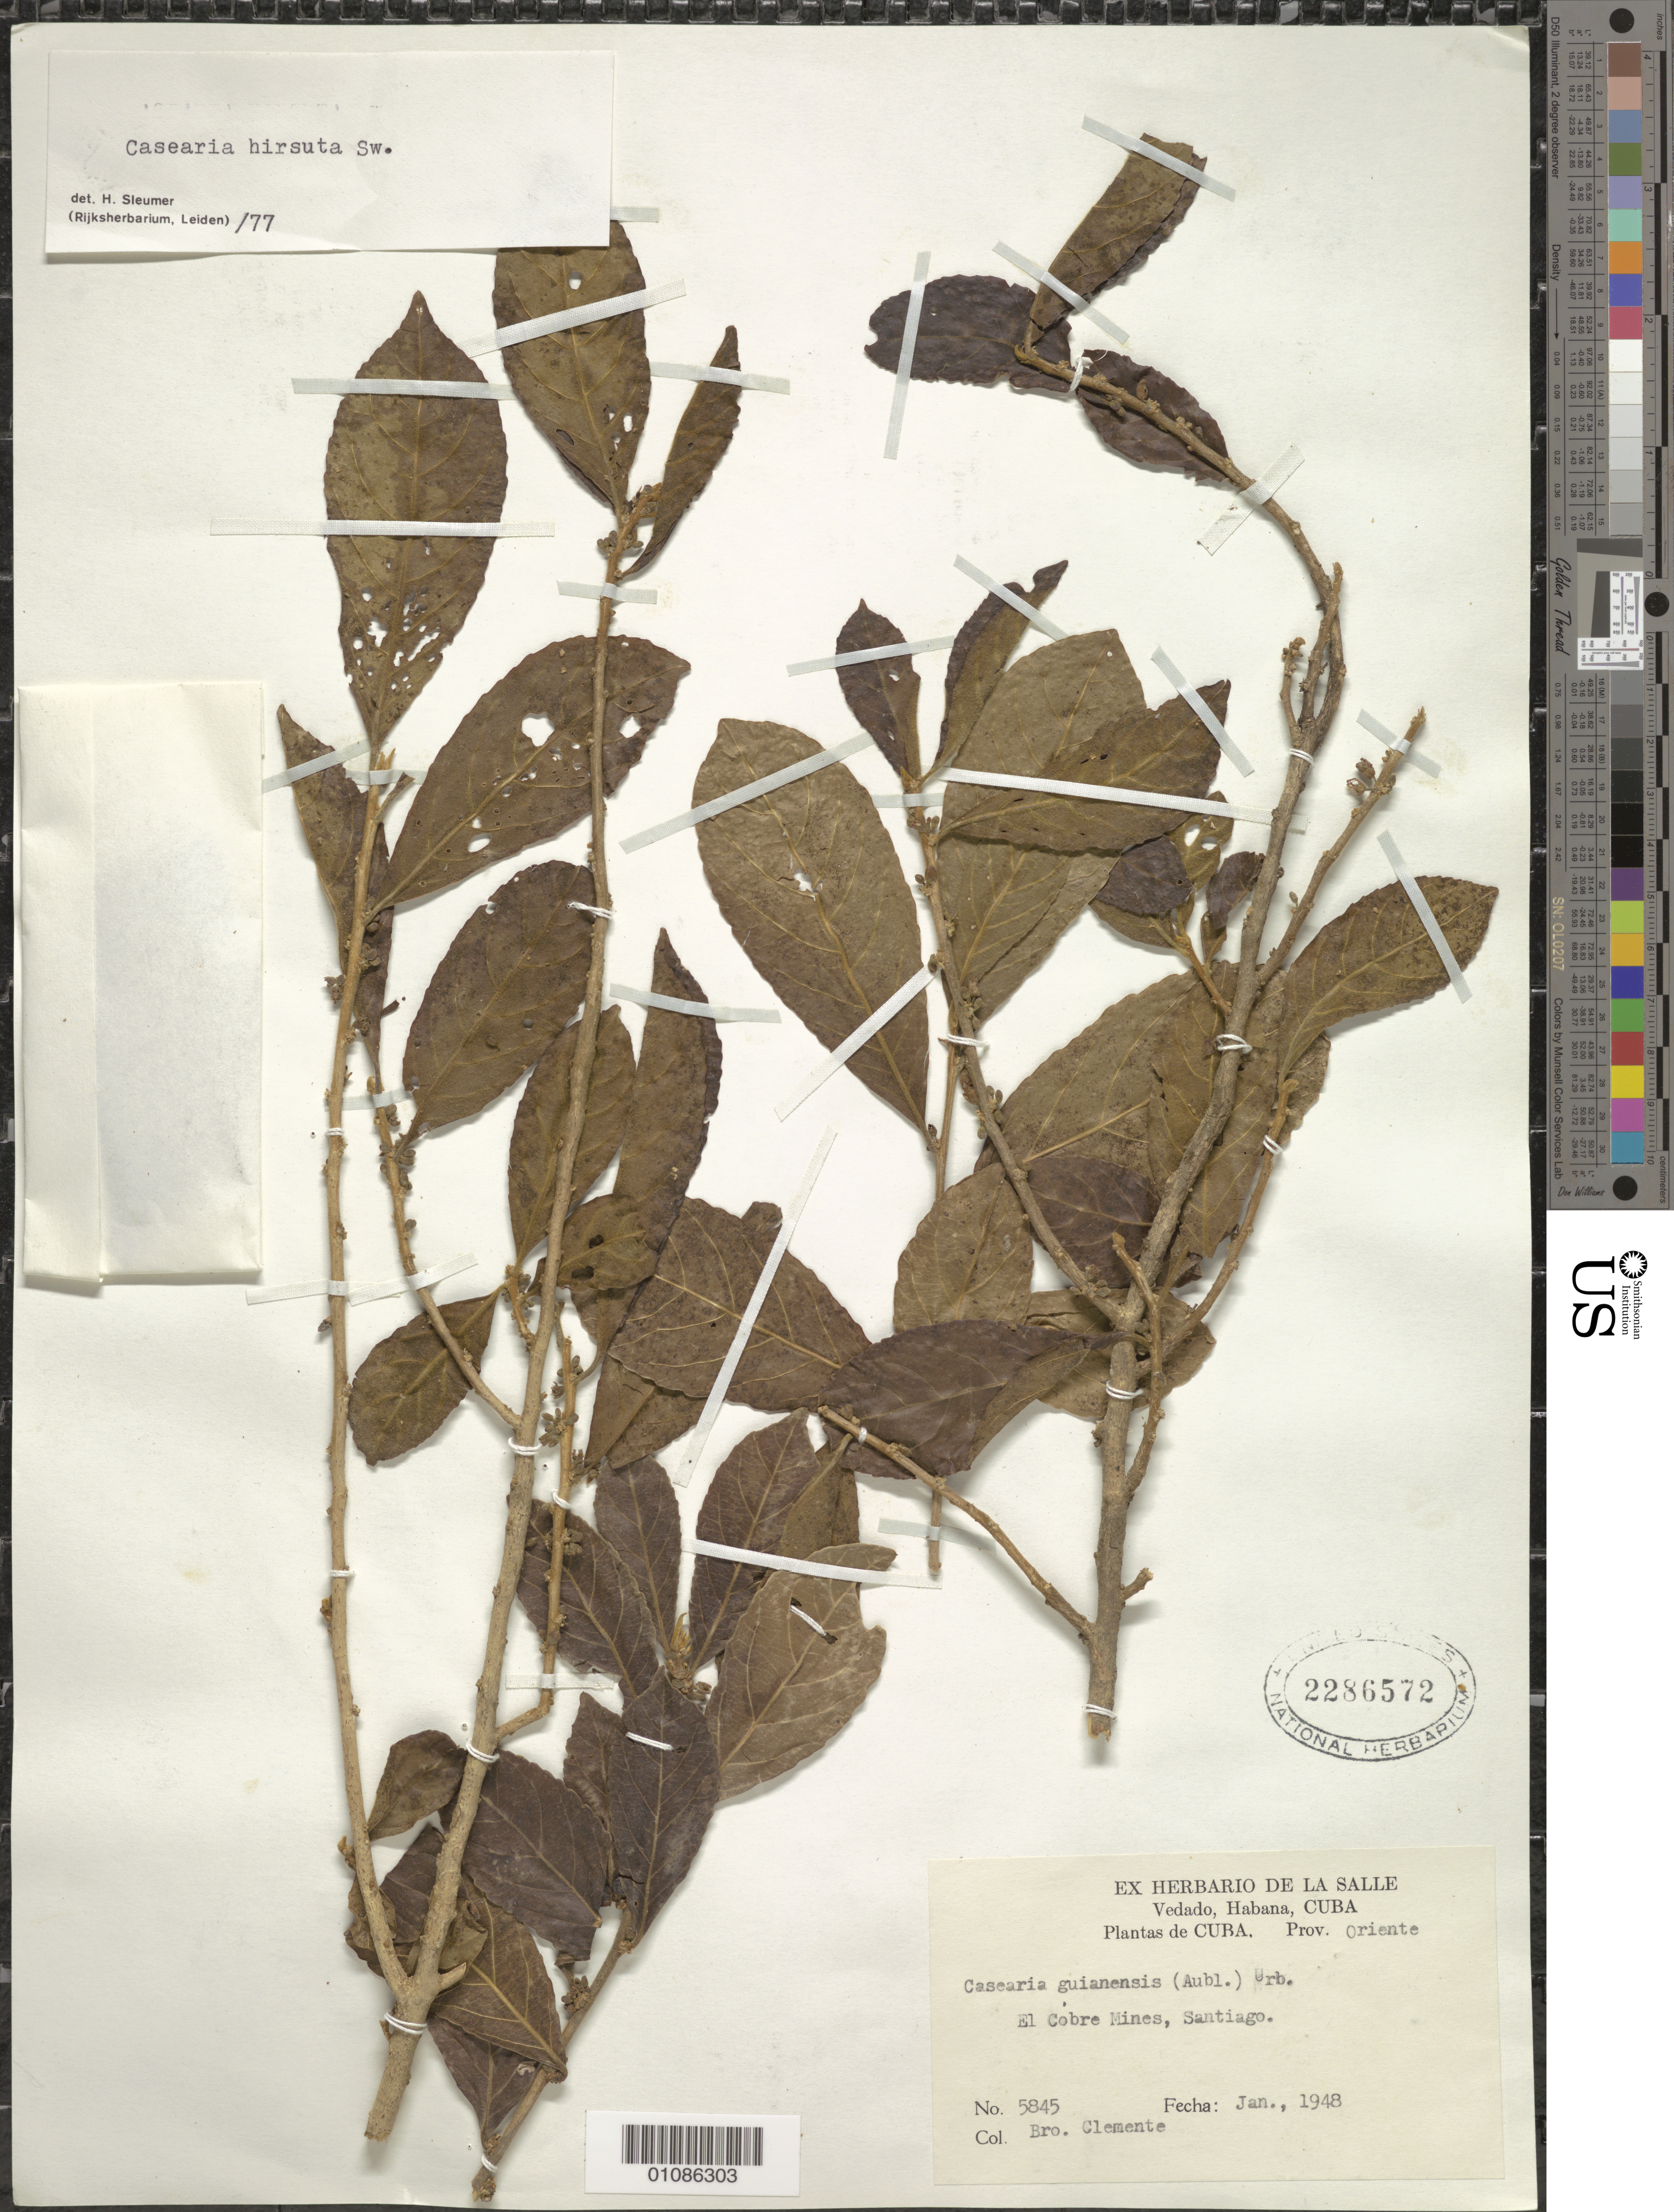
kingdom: Plantae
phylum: Tracheophyta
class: Magnoliopsida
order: Malpighiales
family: Salicaceae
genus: Casearia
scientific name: Casearia hirsuta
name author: Sw.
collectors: Bro. Clemente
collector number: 5845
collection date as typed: Jan 1948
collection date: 1948-01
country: Cuba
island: Cuba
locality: Oriente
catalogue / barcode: US 2286572